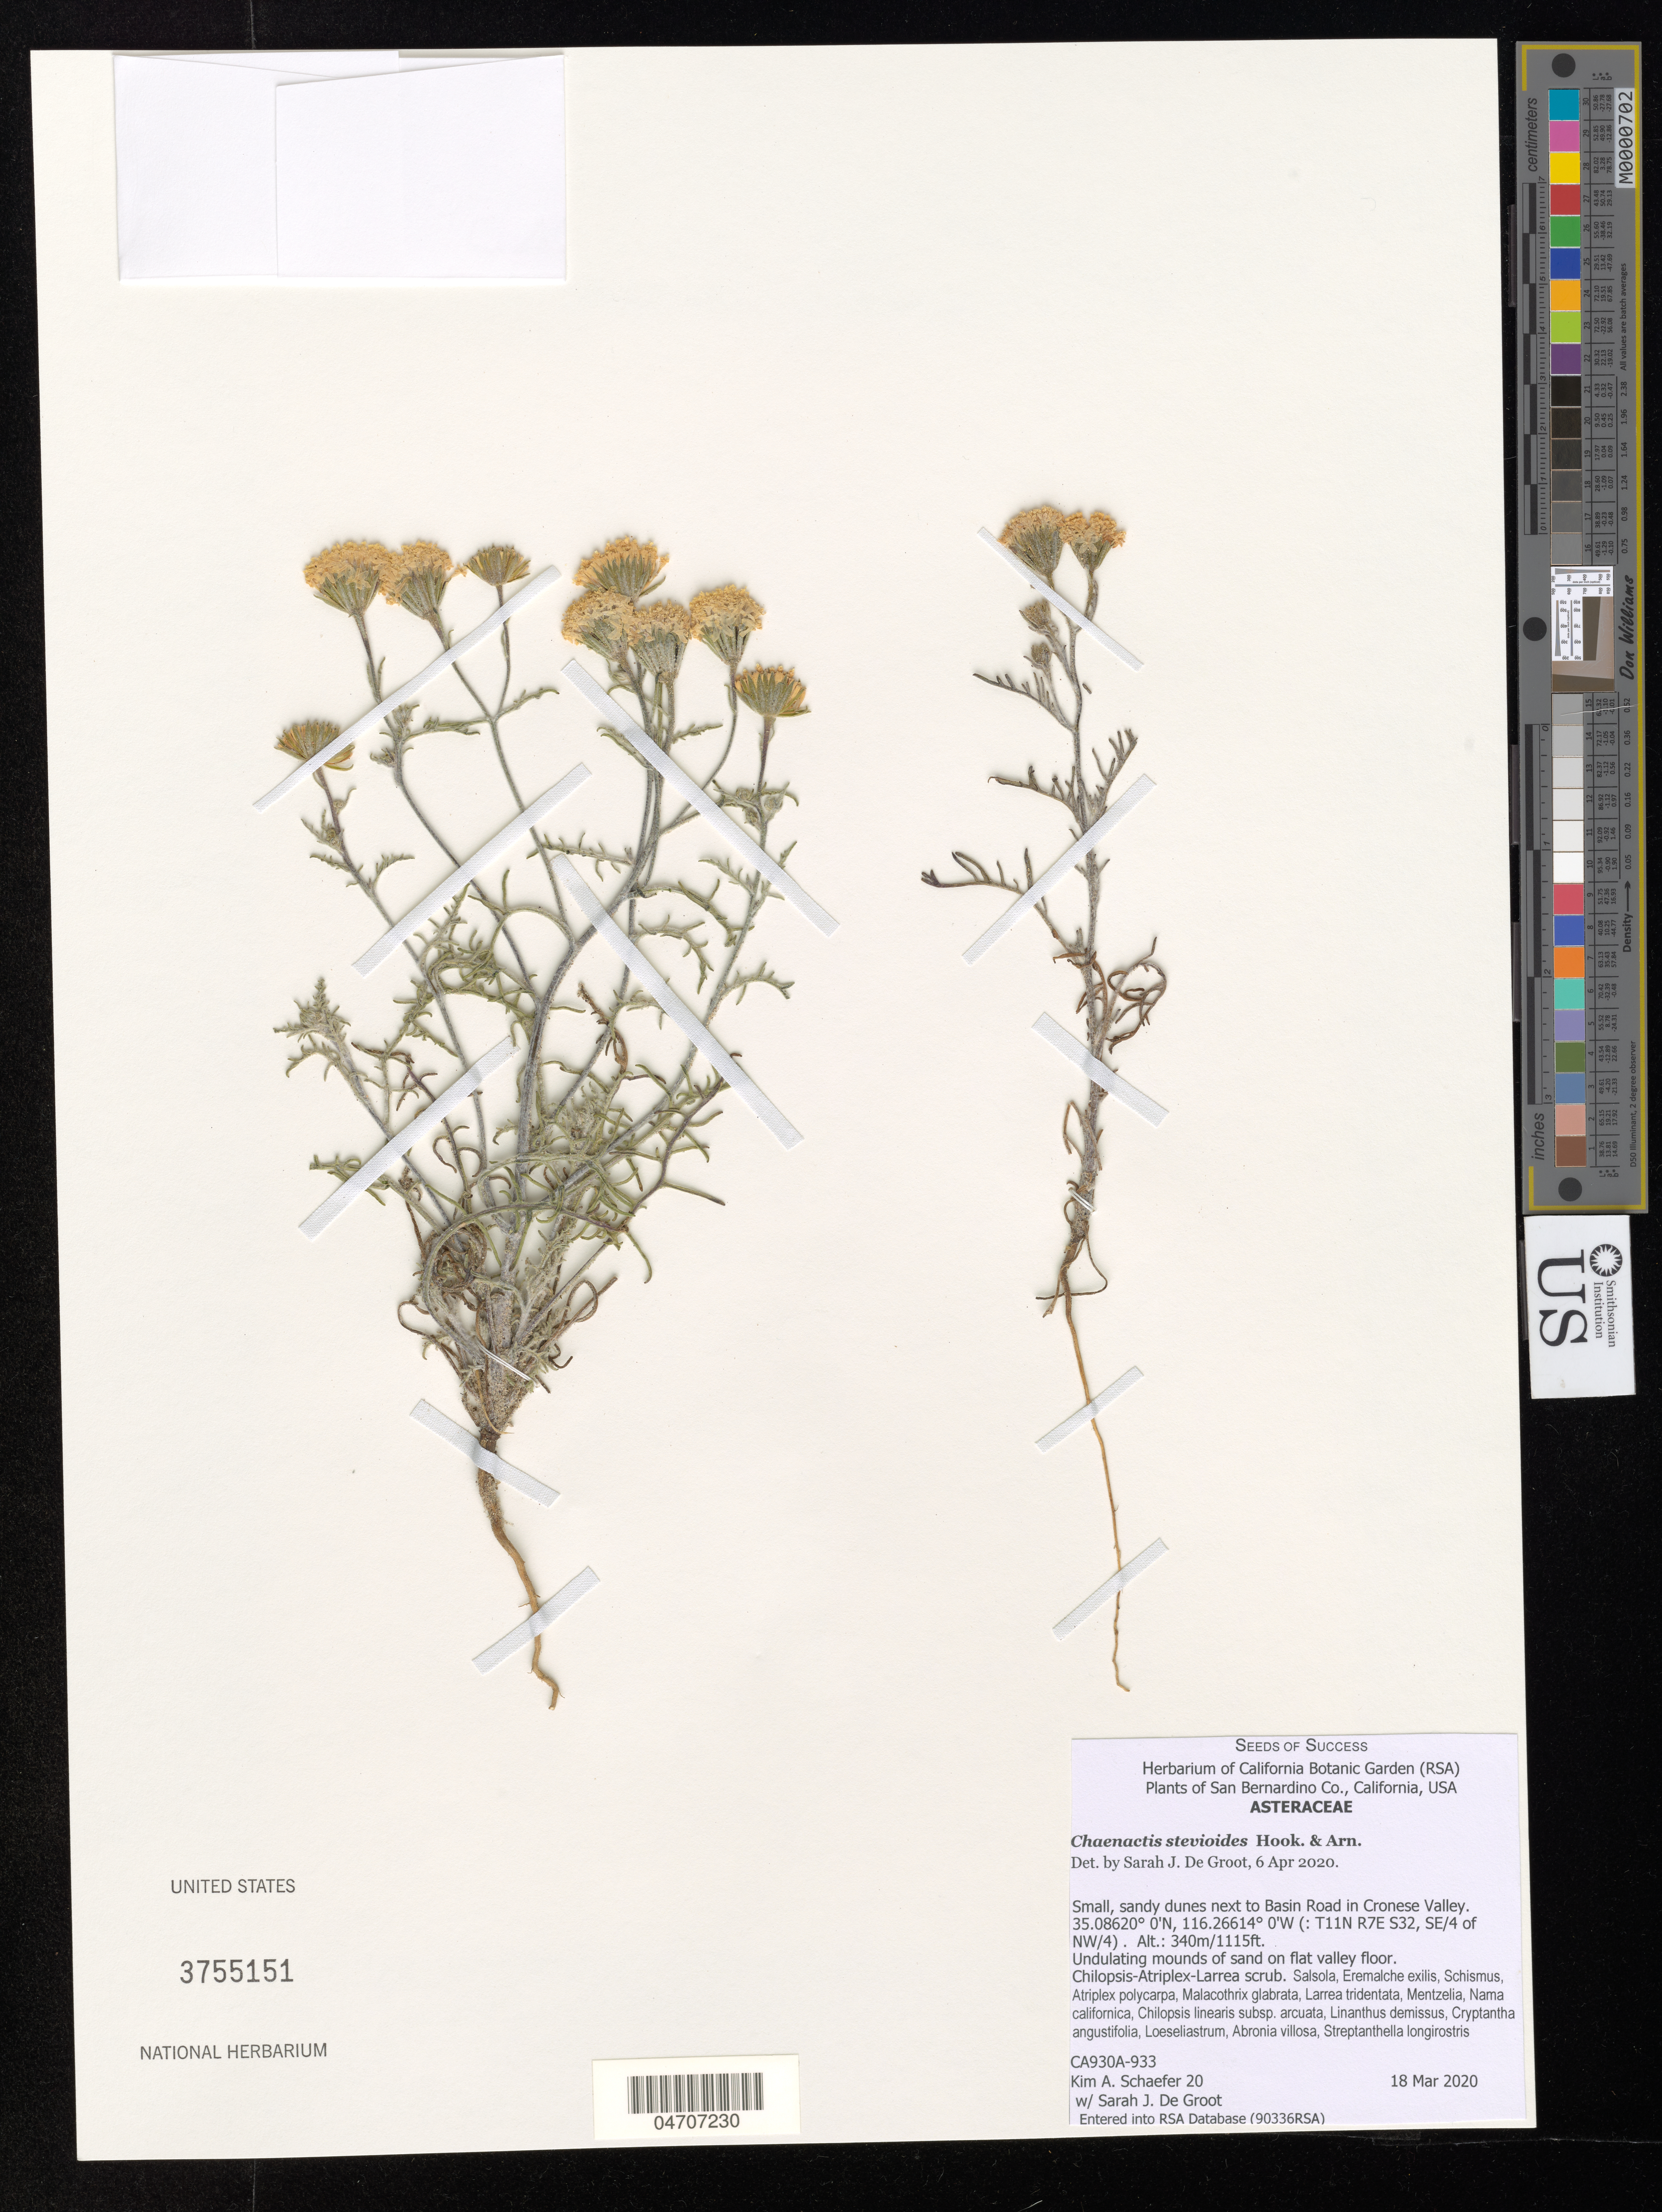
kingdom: Plantae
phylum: Tracheophyta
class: Magnoliopsida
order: Asterales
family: Asteraceae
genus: Chaenactis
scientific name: Chaenactis stevioides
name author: Hook. & Arn.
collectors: K. Schaefer & S. De Groot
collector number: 20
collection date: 2020-03-18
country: United States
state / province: California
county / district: San Bernardino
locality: San Bernardino Co. Small, sandy dunes next to Basin Road in Cronese Valley. (: T11N R7E S32, SE/4 of NW/4.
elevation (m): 340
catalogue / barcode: US 3755151